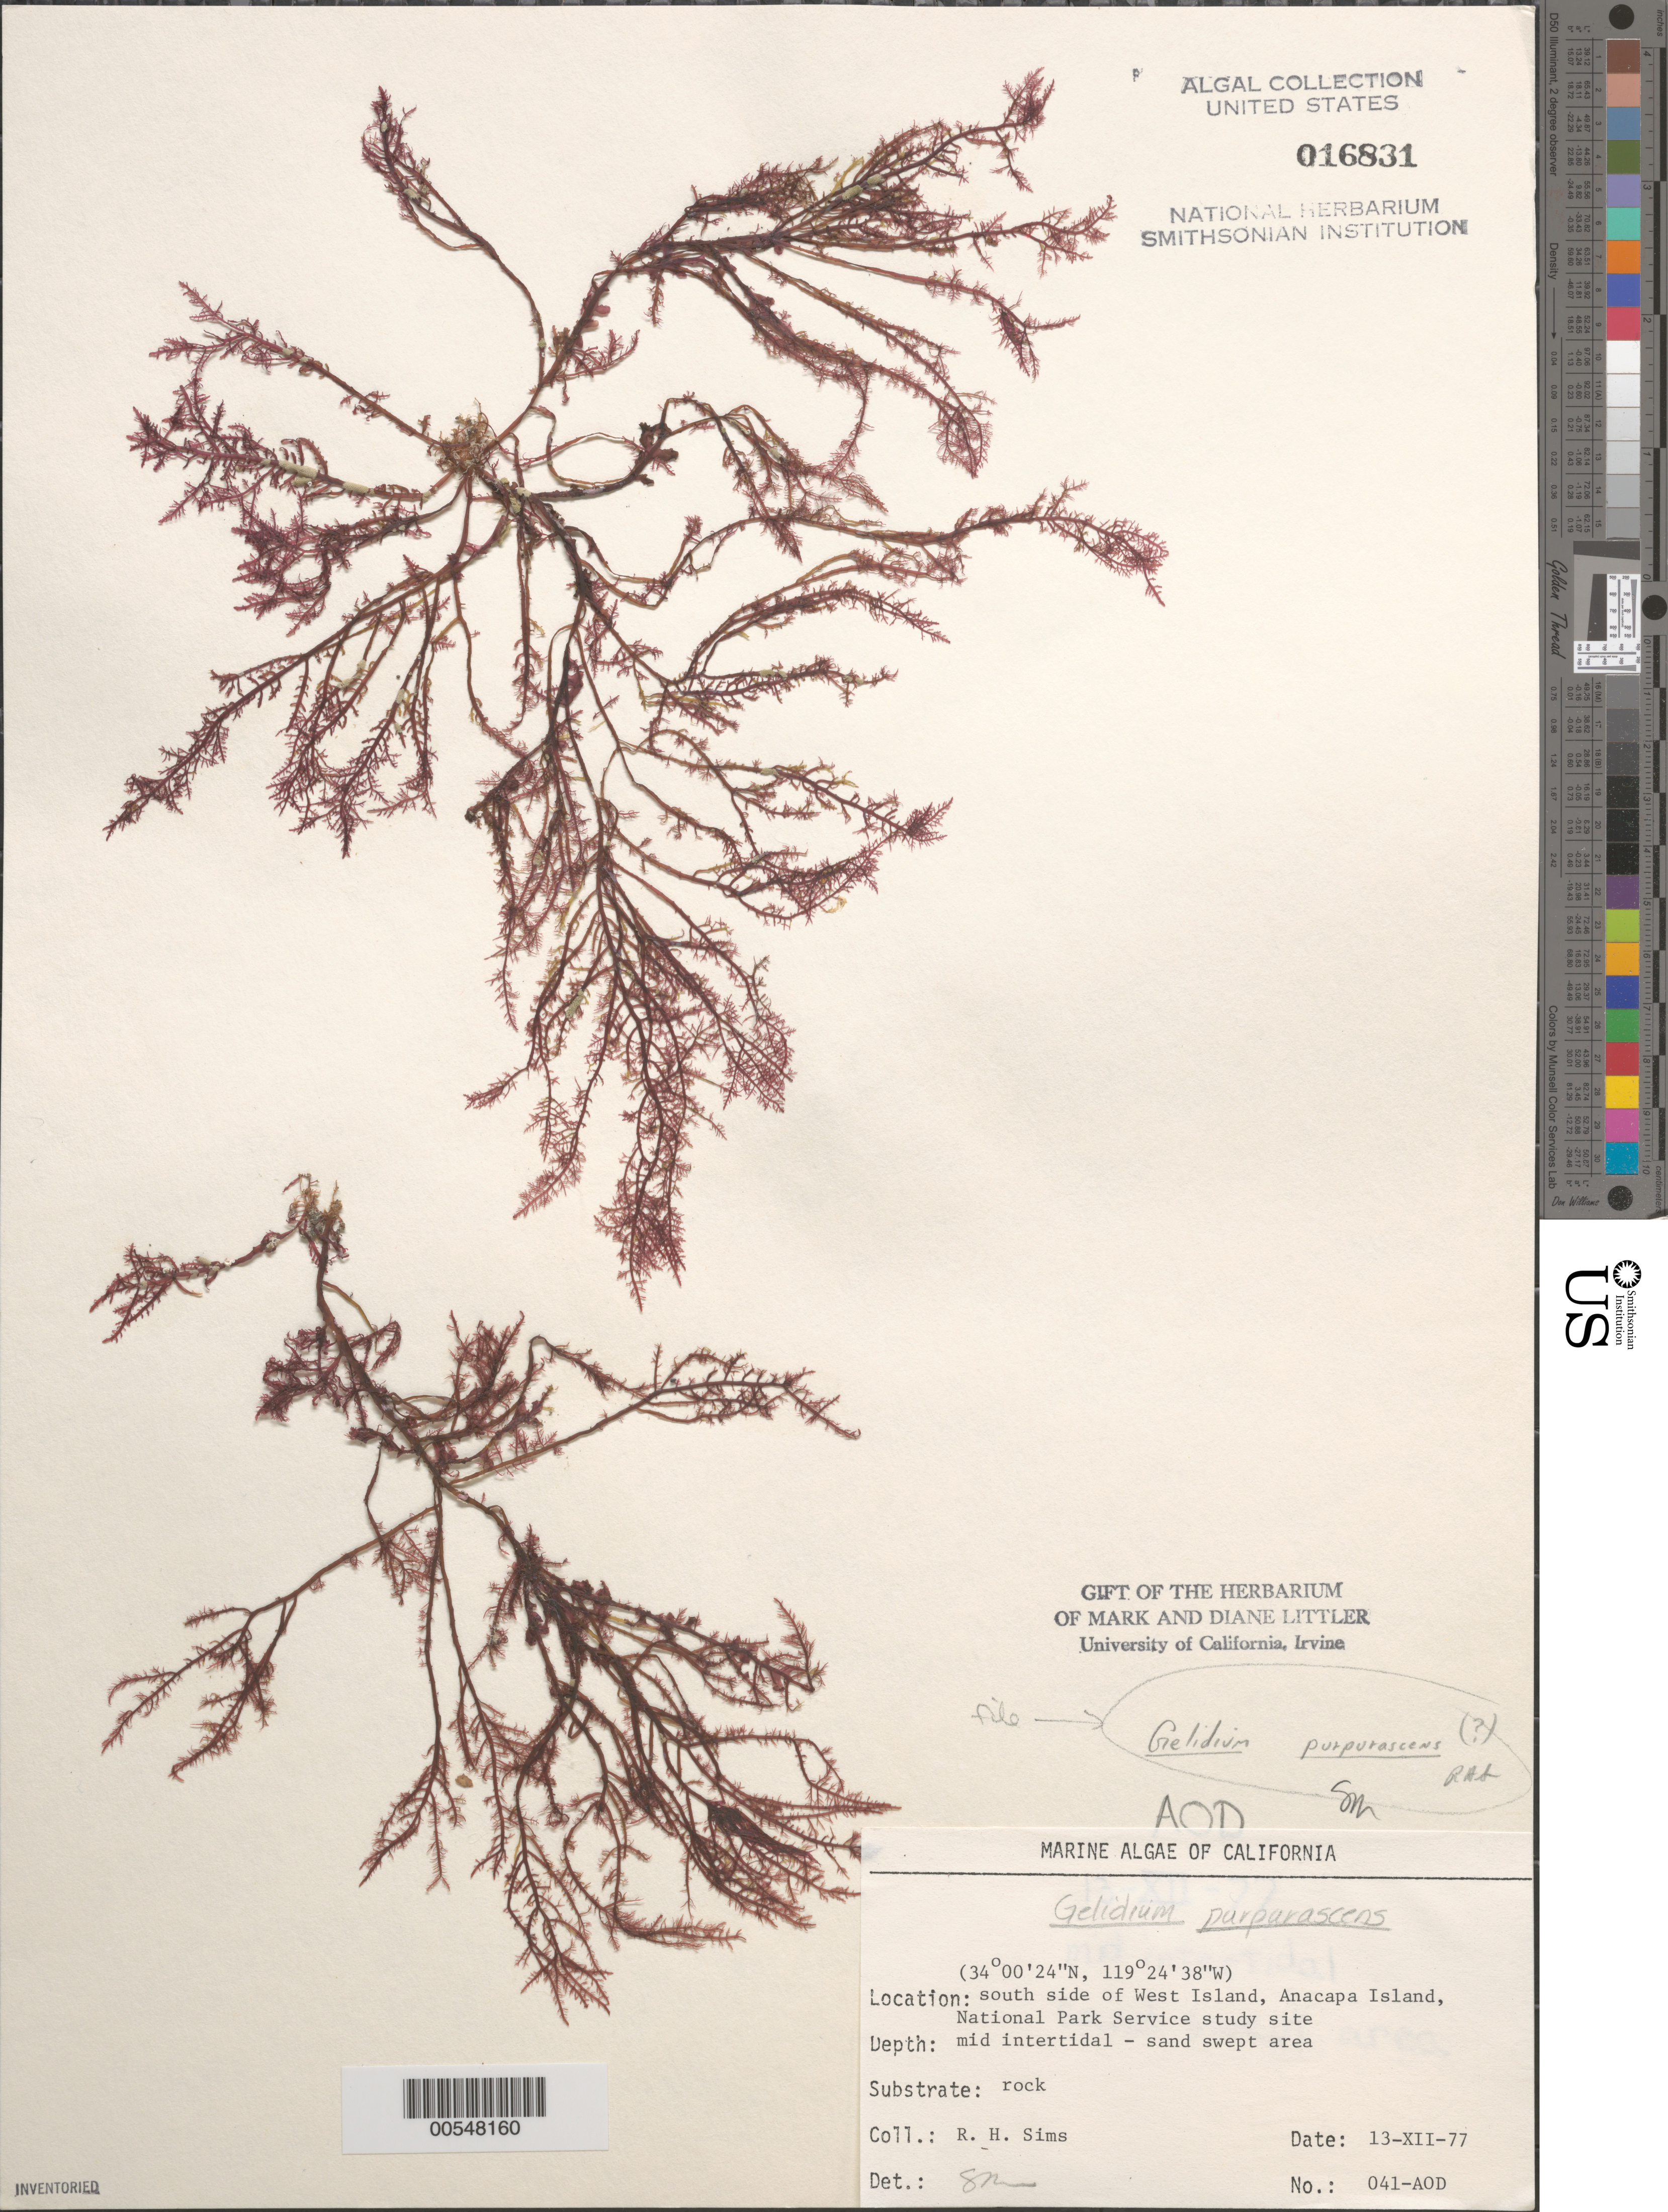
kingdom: Plantae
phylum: Rhodophyta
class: Florideophyceae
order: Gelidiales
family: Gelidiaceae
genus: Gelidium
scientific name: Gelidium purpurascens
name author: N.L. Gardner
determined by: Sims, Robert H.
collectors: R. H. Sims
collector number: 041-AOD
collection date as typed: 13 Dec 1977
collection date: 1977-12-13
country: United States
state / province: California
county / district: Ventura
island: Anacapa Island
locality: South side of west island [National Park Service site]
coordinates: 34 00'24"N, 119 24'38"W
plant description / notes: BLM-SOCALBIGHT Rocky Intertidal Survey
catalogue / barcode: US 16831